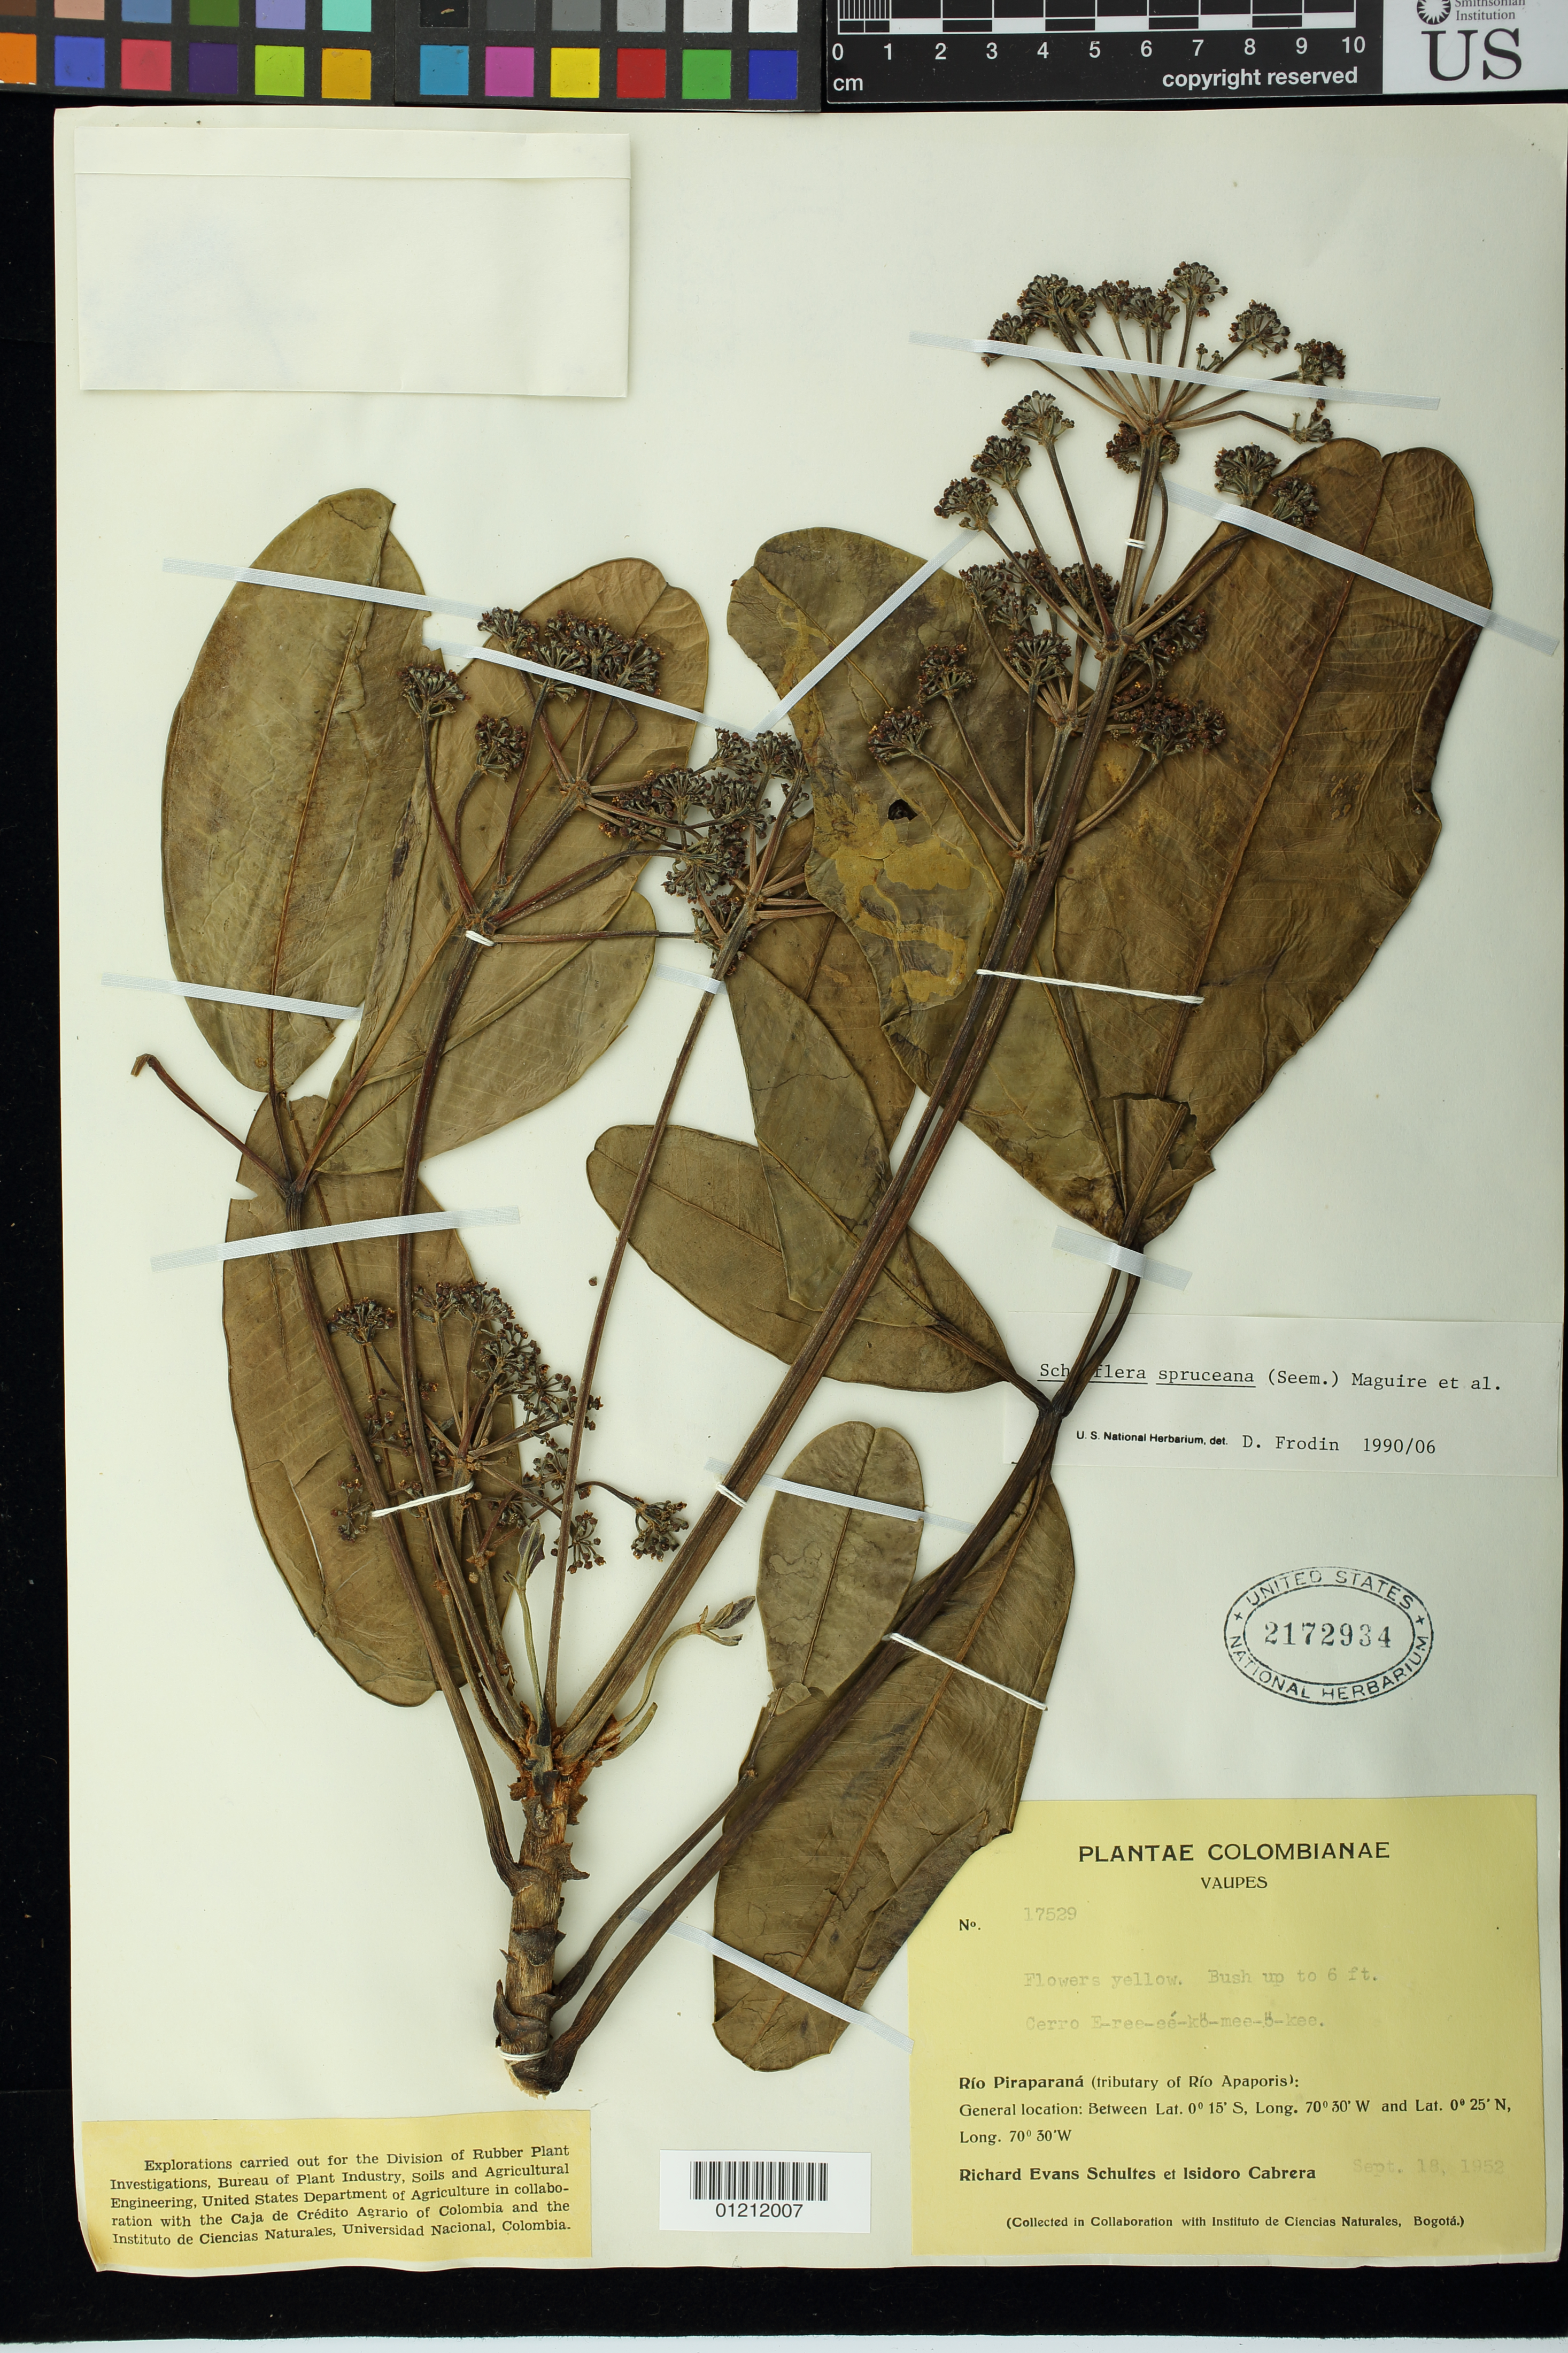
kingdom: Plantae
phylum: Tracheophyta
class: Magnoliopsida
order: Apiales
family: Araliaceae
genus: Schefflera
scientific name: Schefflera spruceana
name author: (Seem.) Maguire et al.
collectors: R. E. Schultes & I. Cabrera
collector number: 17529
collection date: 1952-09-18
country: Colombia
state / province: Vaupés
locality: Río Piraparaná (tributary of Río Apaporis): General location: Between Lat. 0° 15' S, Long. 70° 30' W and Lat. 0° 25' N, Long.70° 30' W.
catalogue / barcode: US 2172934